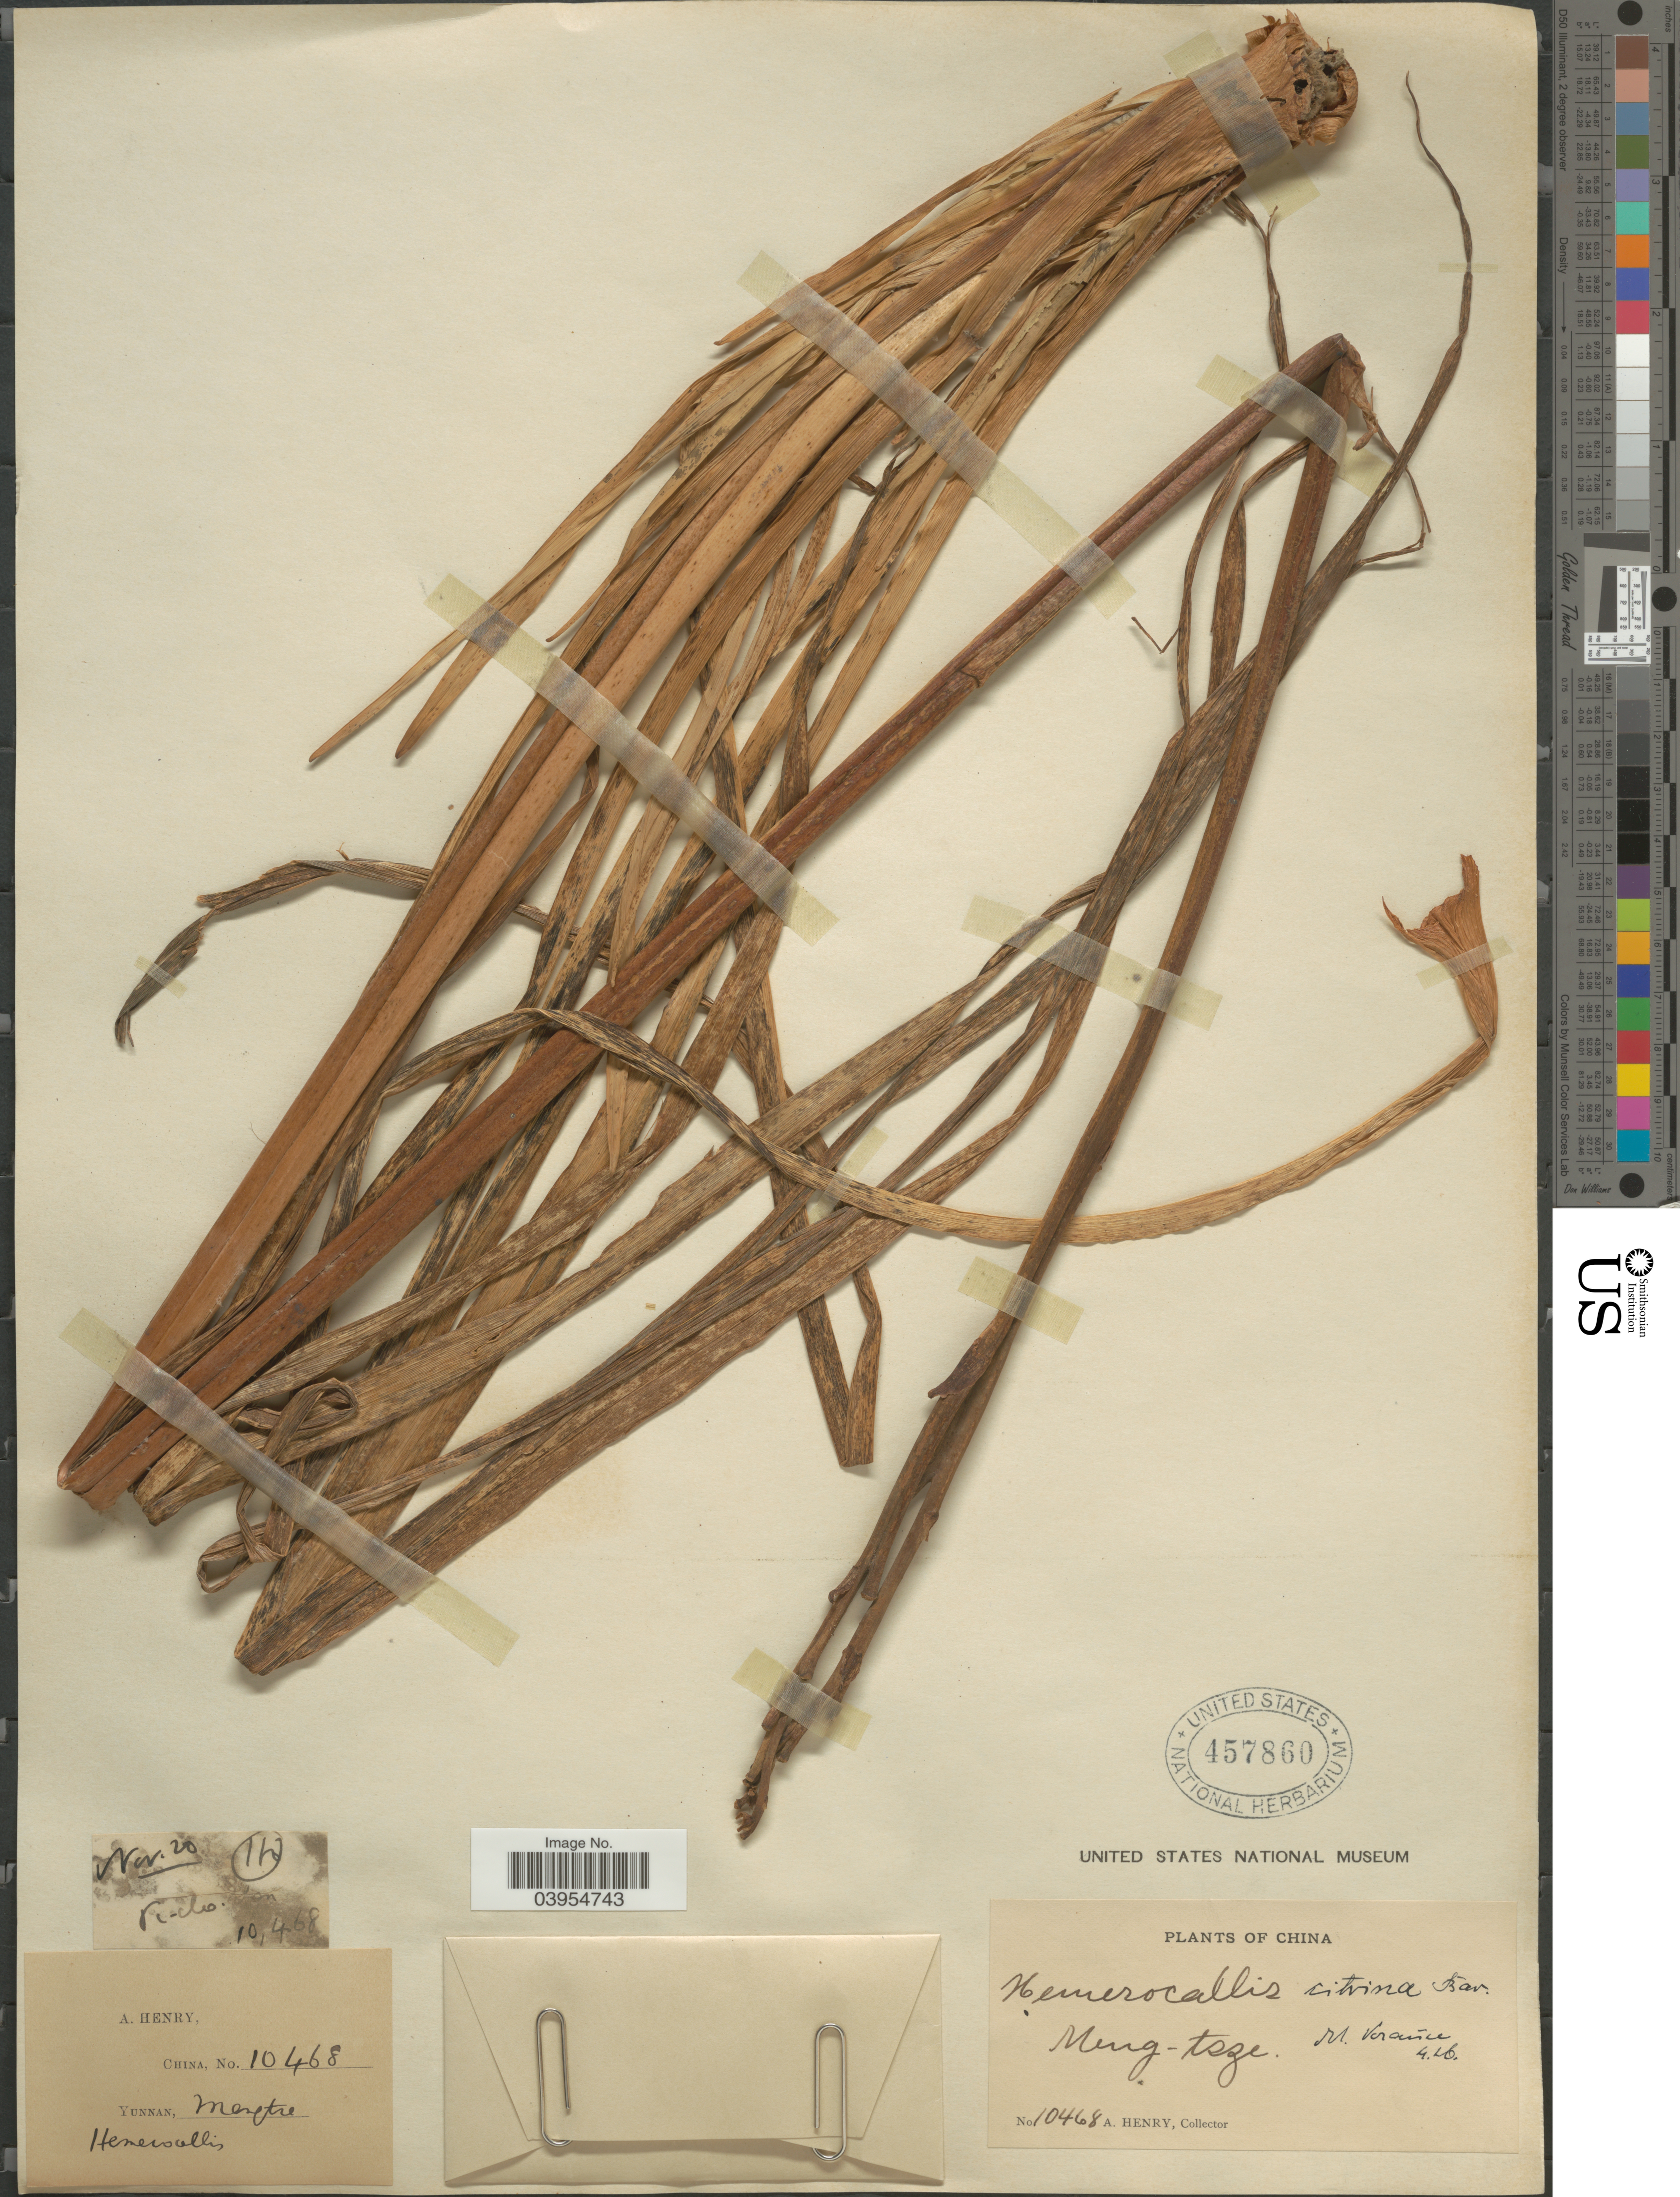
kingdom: Plantae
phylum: Tracheophyta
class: Liliopsida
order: Asparagales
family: Asphodelaceae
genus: Hemerocallis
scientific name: Hemerocallis citrina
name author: Baroni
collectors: A. Henry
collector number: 10468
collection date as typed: Transcribed d/m/y: /11/20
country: China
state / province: Yunnan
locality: Meng-tsze.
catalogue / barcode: US 457860